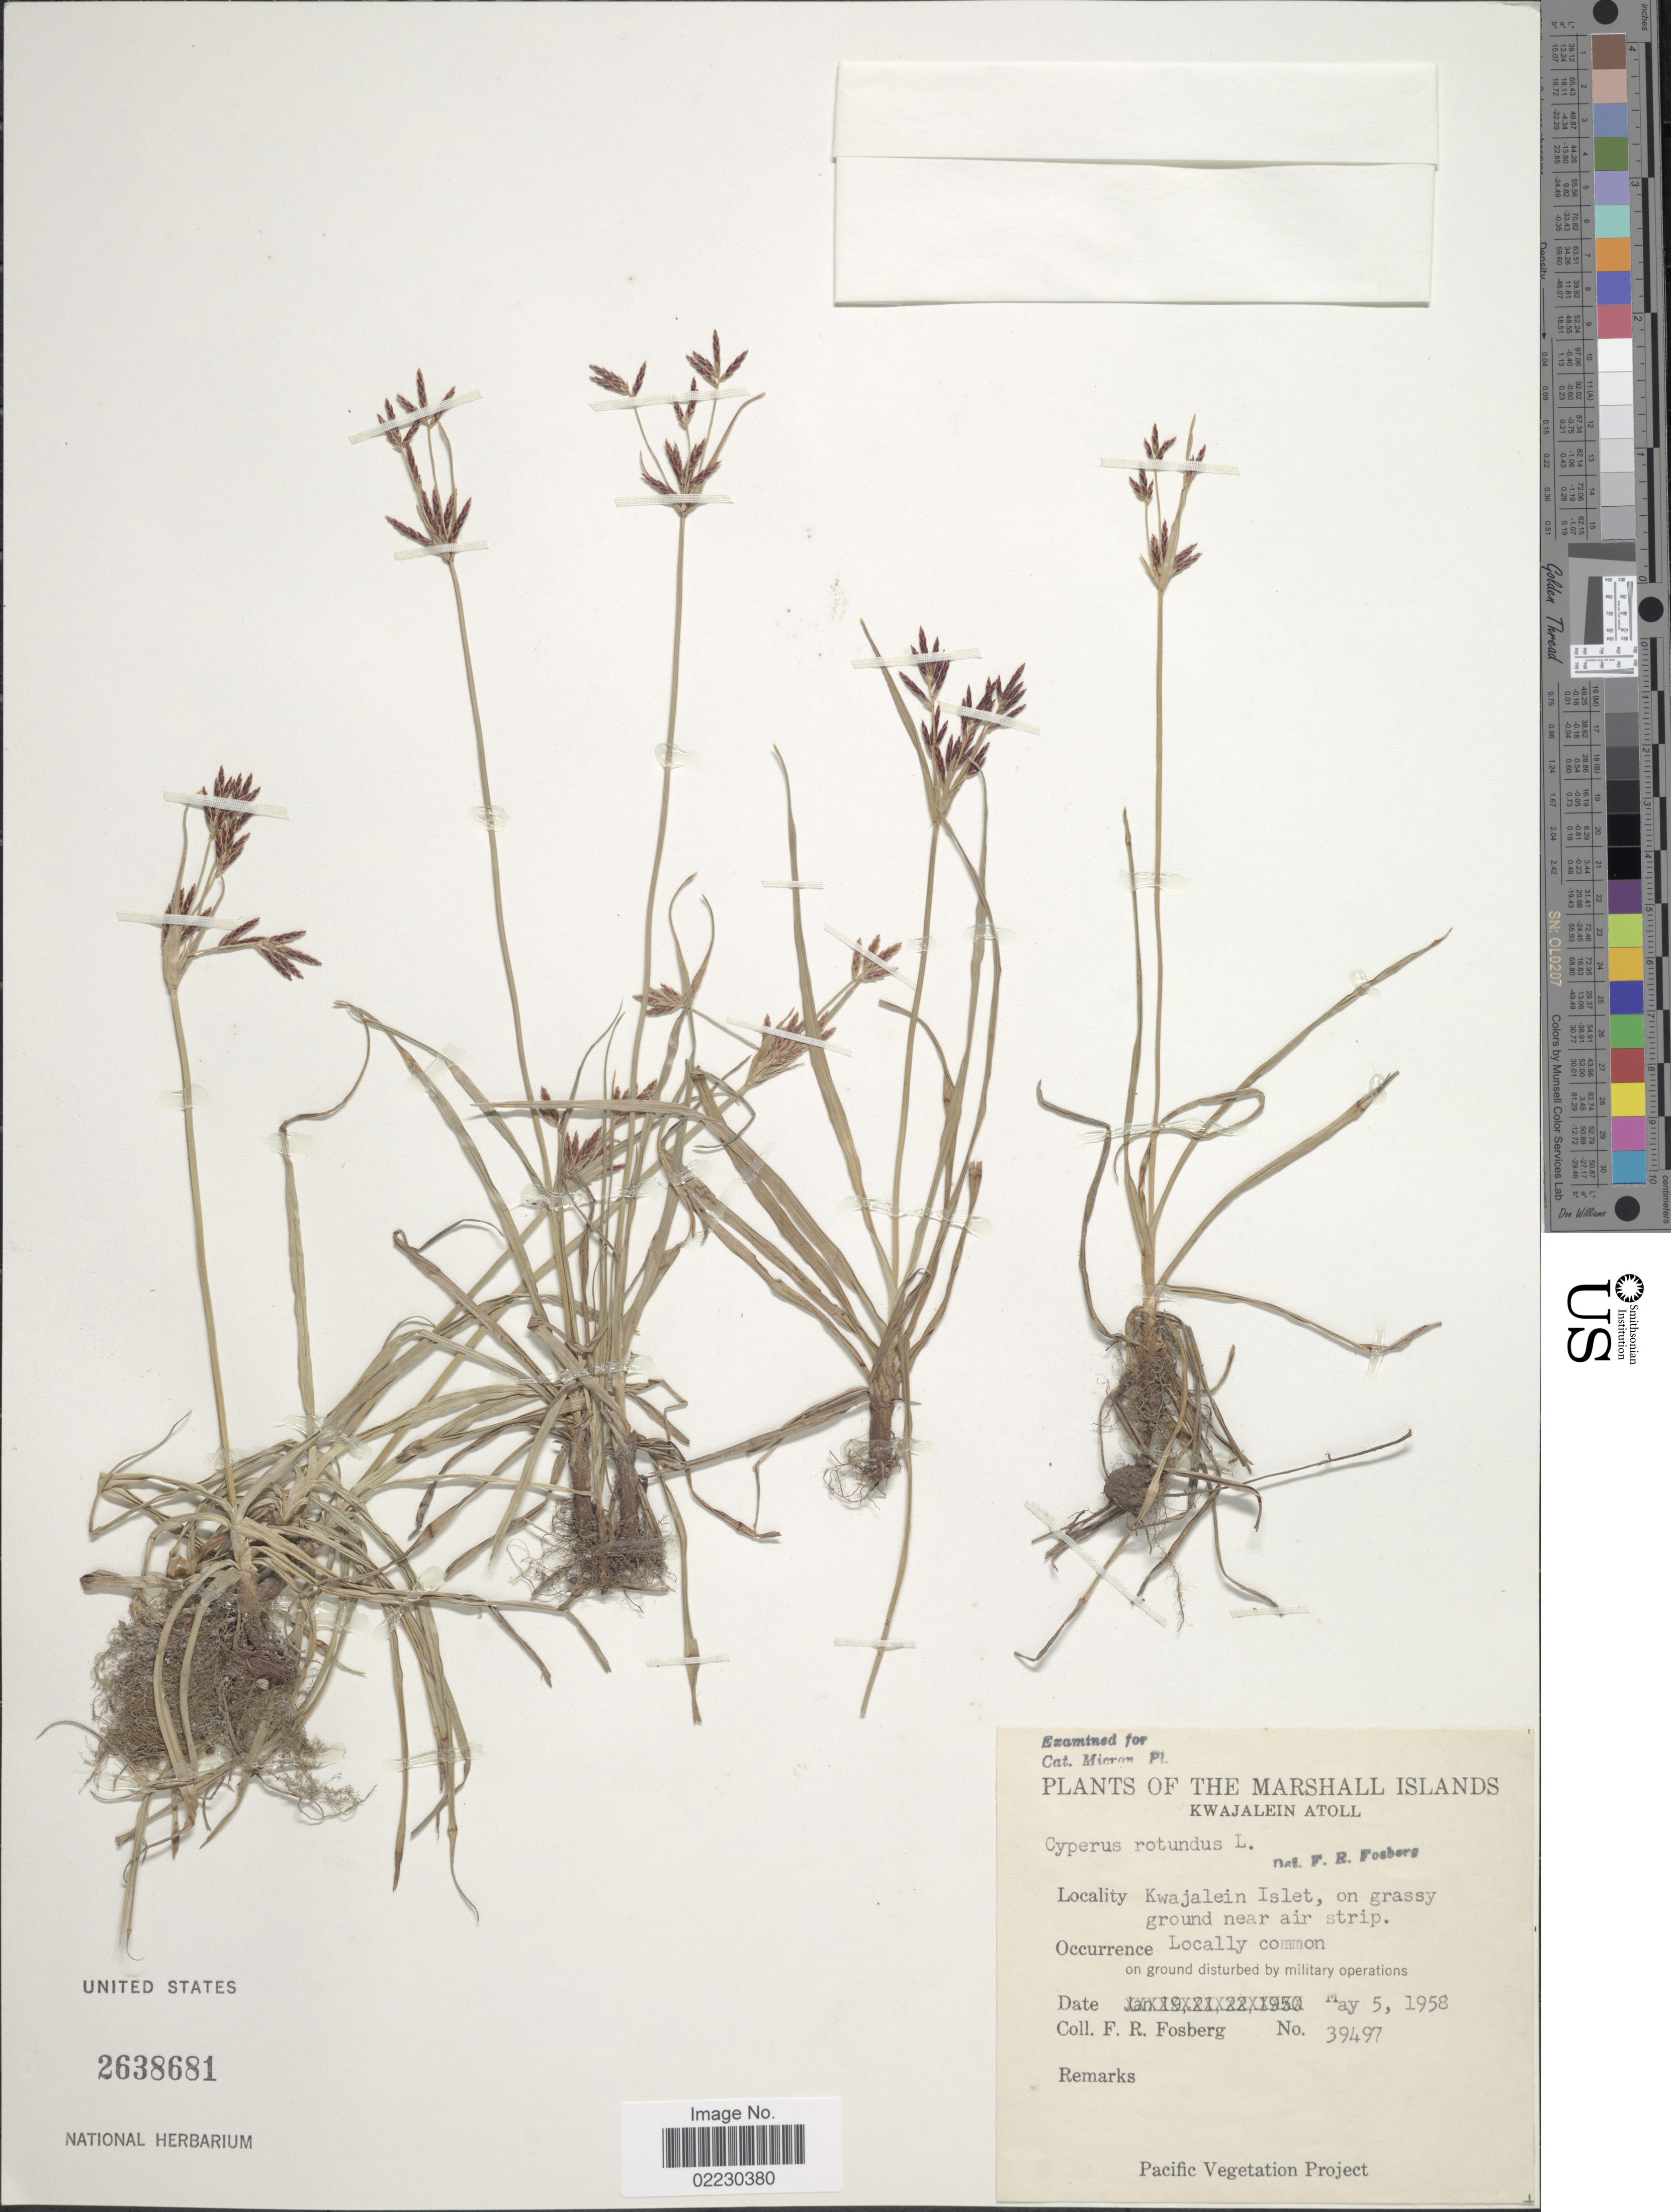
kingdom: Plantae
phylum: Tracheophyta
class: Liliopsida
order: Poales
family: Cyperaceae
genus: Cyperus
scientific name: Cyperus rotundus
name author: L.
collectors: F. R. Fosberg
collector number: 39497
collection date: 1958-05-05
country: Marshall Islands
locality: Kwajalein Atoll, Kwajalein Islet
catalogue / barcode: US 2638681